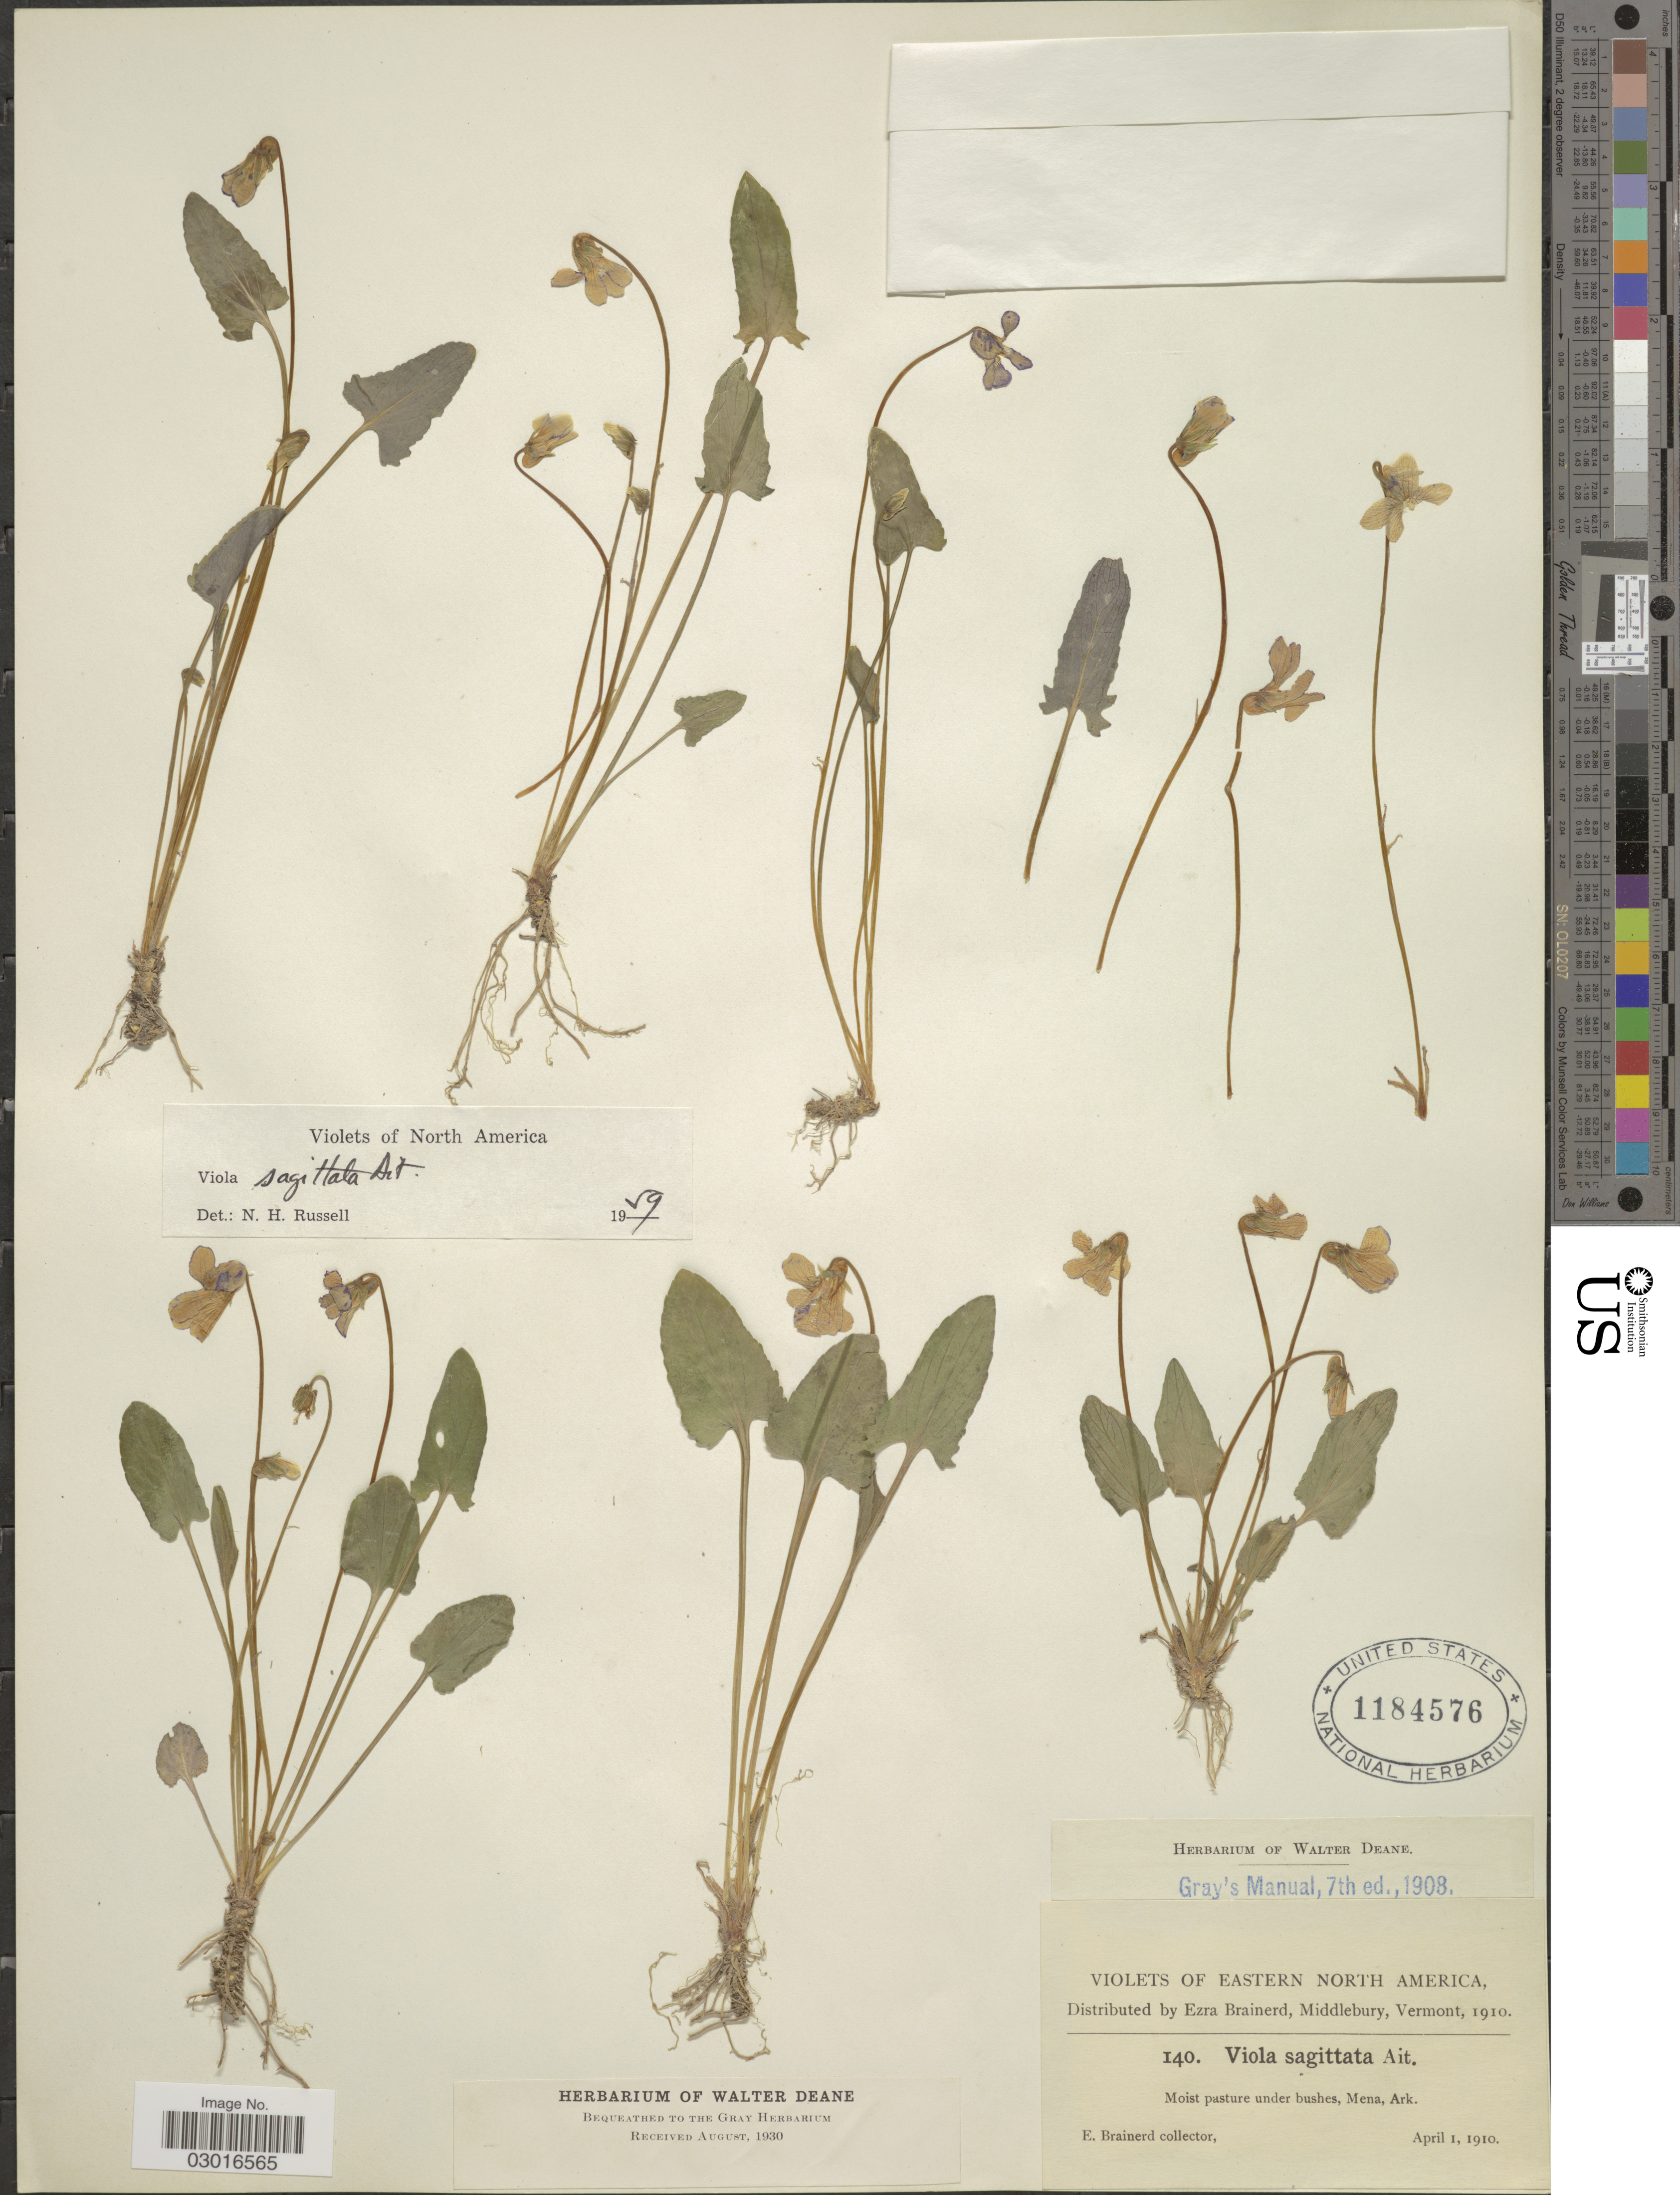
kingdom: Plantae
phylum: Tracheophyta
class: Magnoliopsida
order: Malpighiales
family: Violaceae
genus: Viola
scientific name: Viola sagittata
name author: Aiton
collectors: E. Brainerd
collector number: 140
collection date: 1910-04-01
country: United States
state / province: Arkansas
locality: Eastern North America. Moist pasture under bushes, Mena.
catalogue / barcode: US 1184576